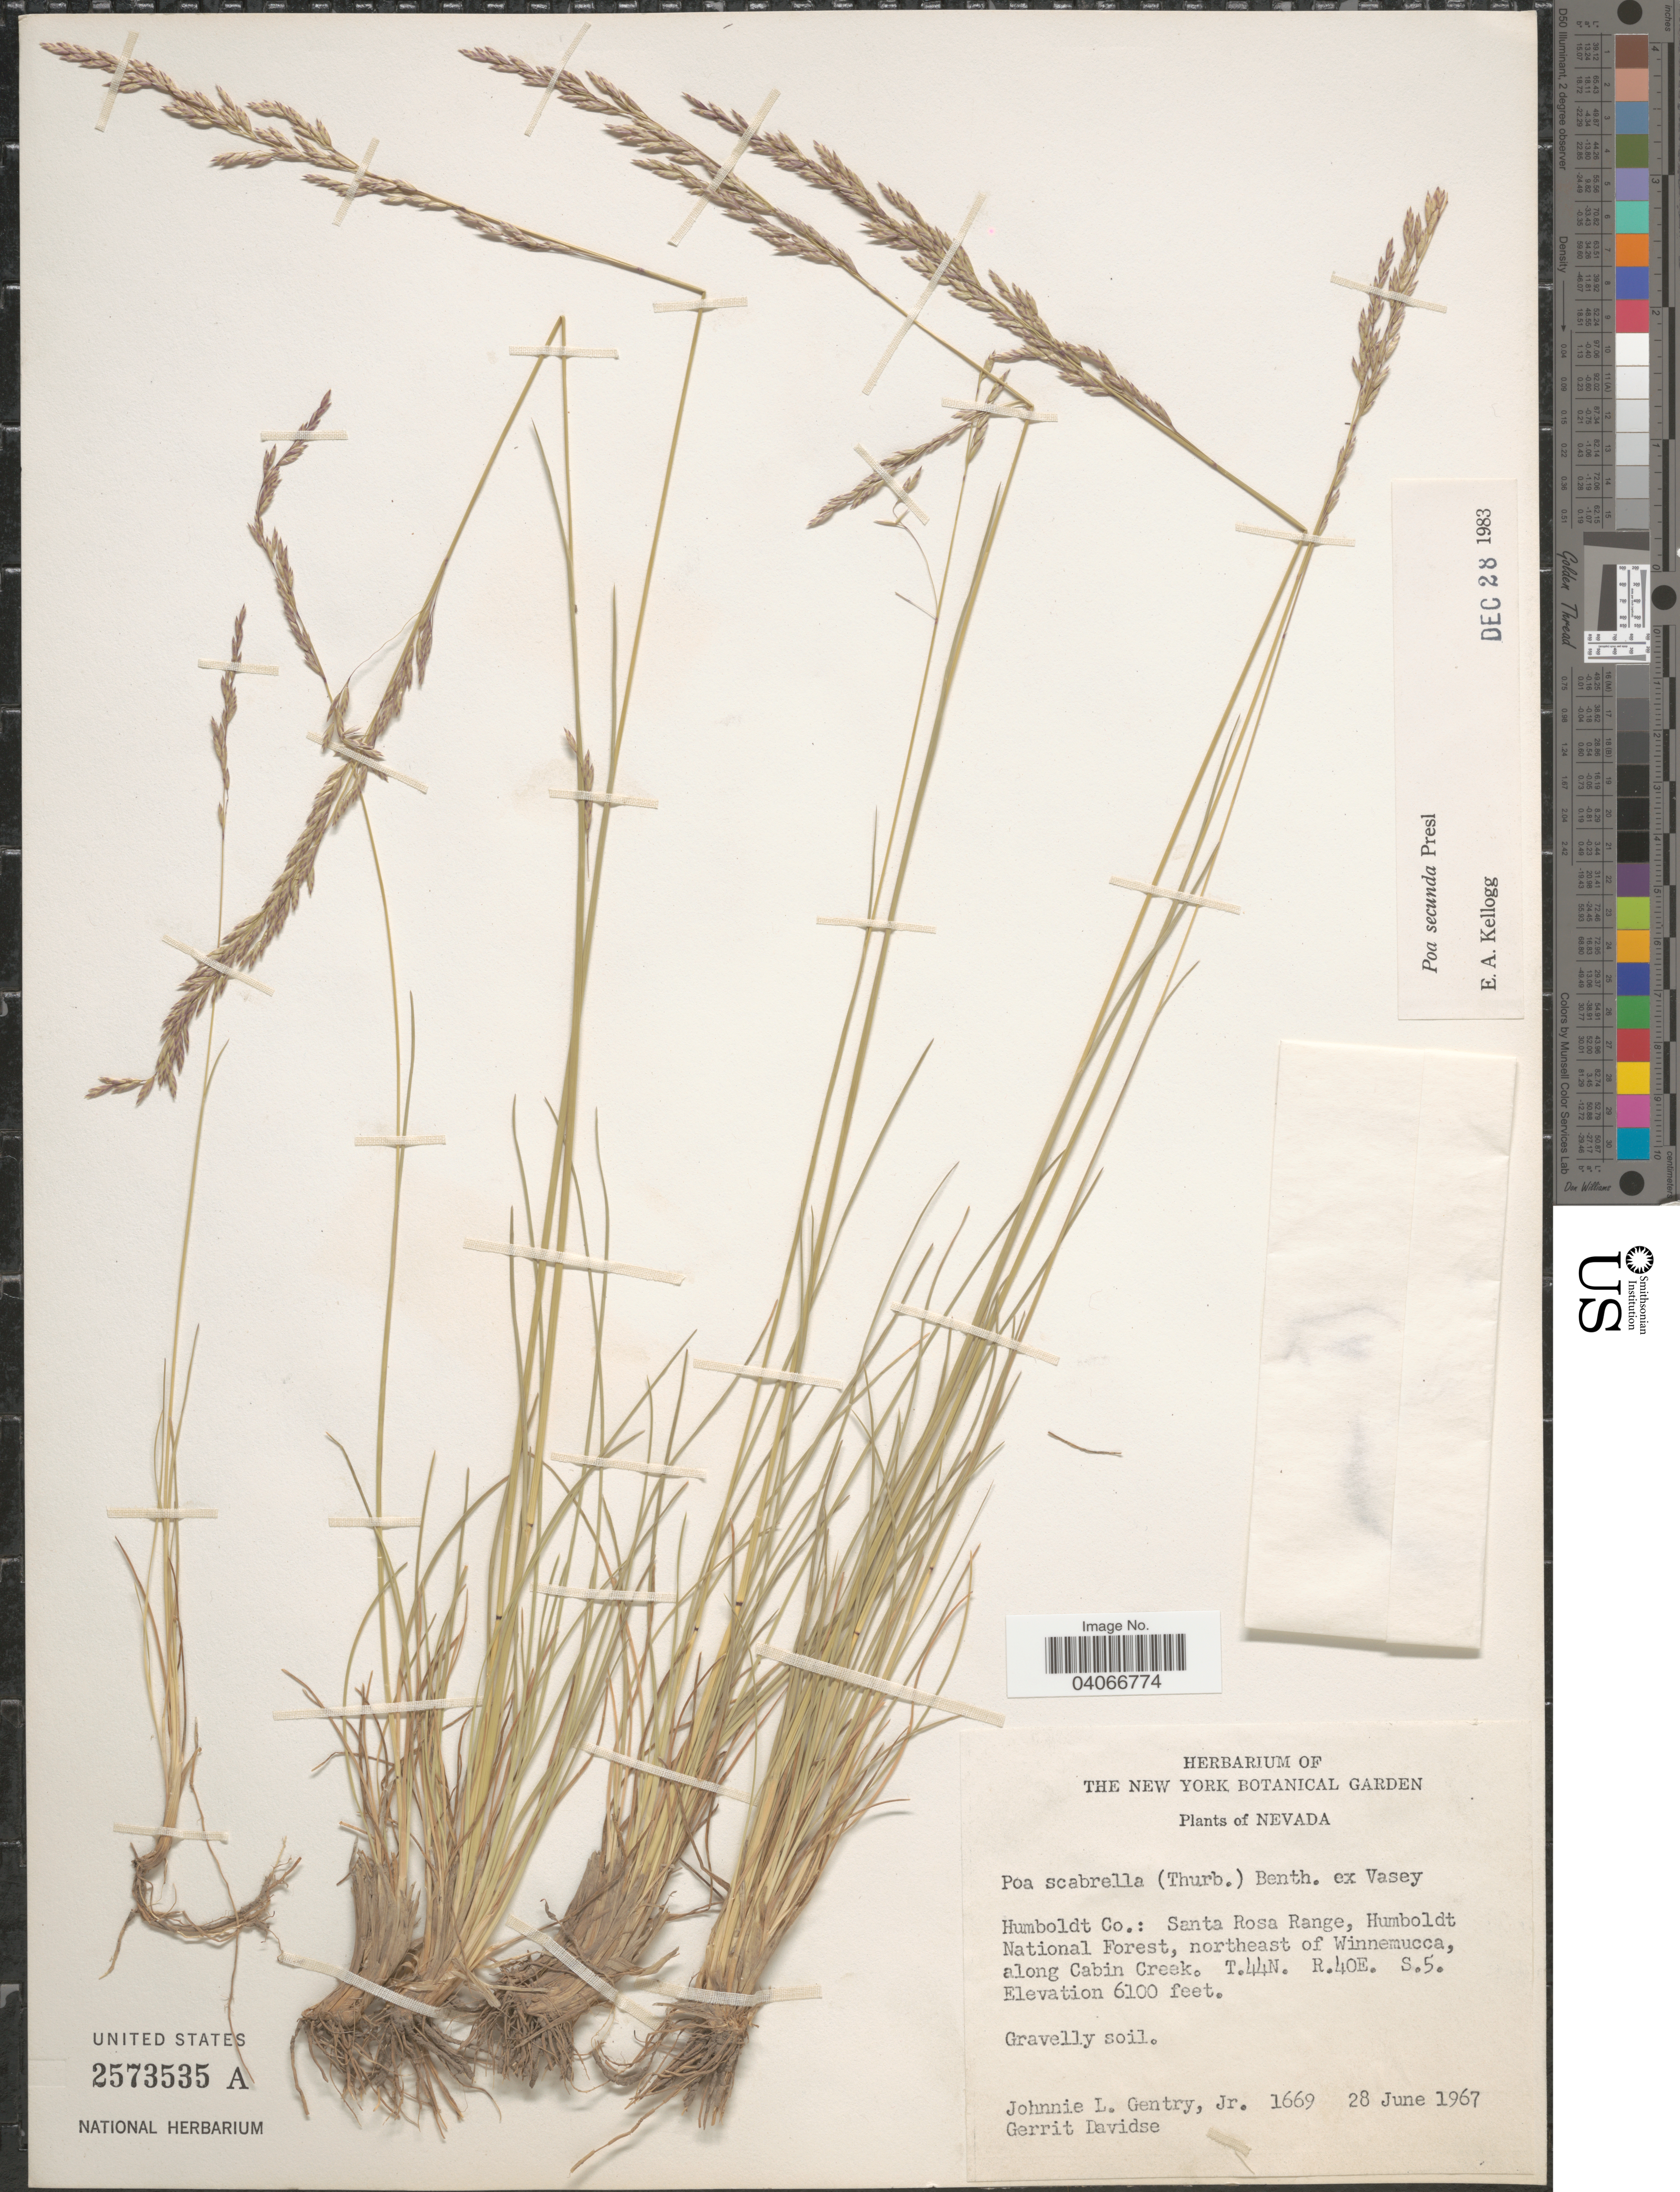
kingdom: Plantae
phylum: Tracheophyta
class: Liliopsida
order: Poales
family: Poaceae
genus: Poa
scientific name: Poa secunda subsp. secunda var. scabrella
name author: (Thurb.) Soreng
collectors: J. L. Gentry & G. Davidse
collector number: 1669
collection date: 1967-06-28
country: United States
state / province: Nevada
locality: Humboldt Co.: Santa Rosa Range, Humboldt National Forest, northeast of Winnemucca, along Cabin Creek. T.44N. R.40E. S.5.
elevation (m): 1859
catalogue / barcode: US 2573535A